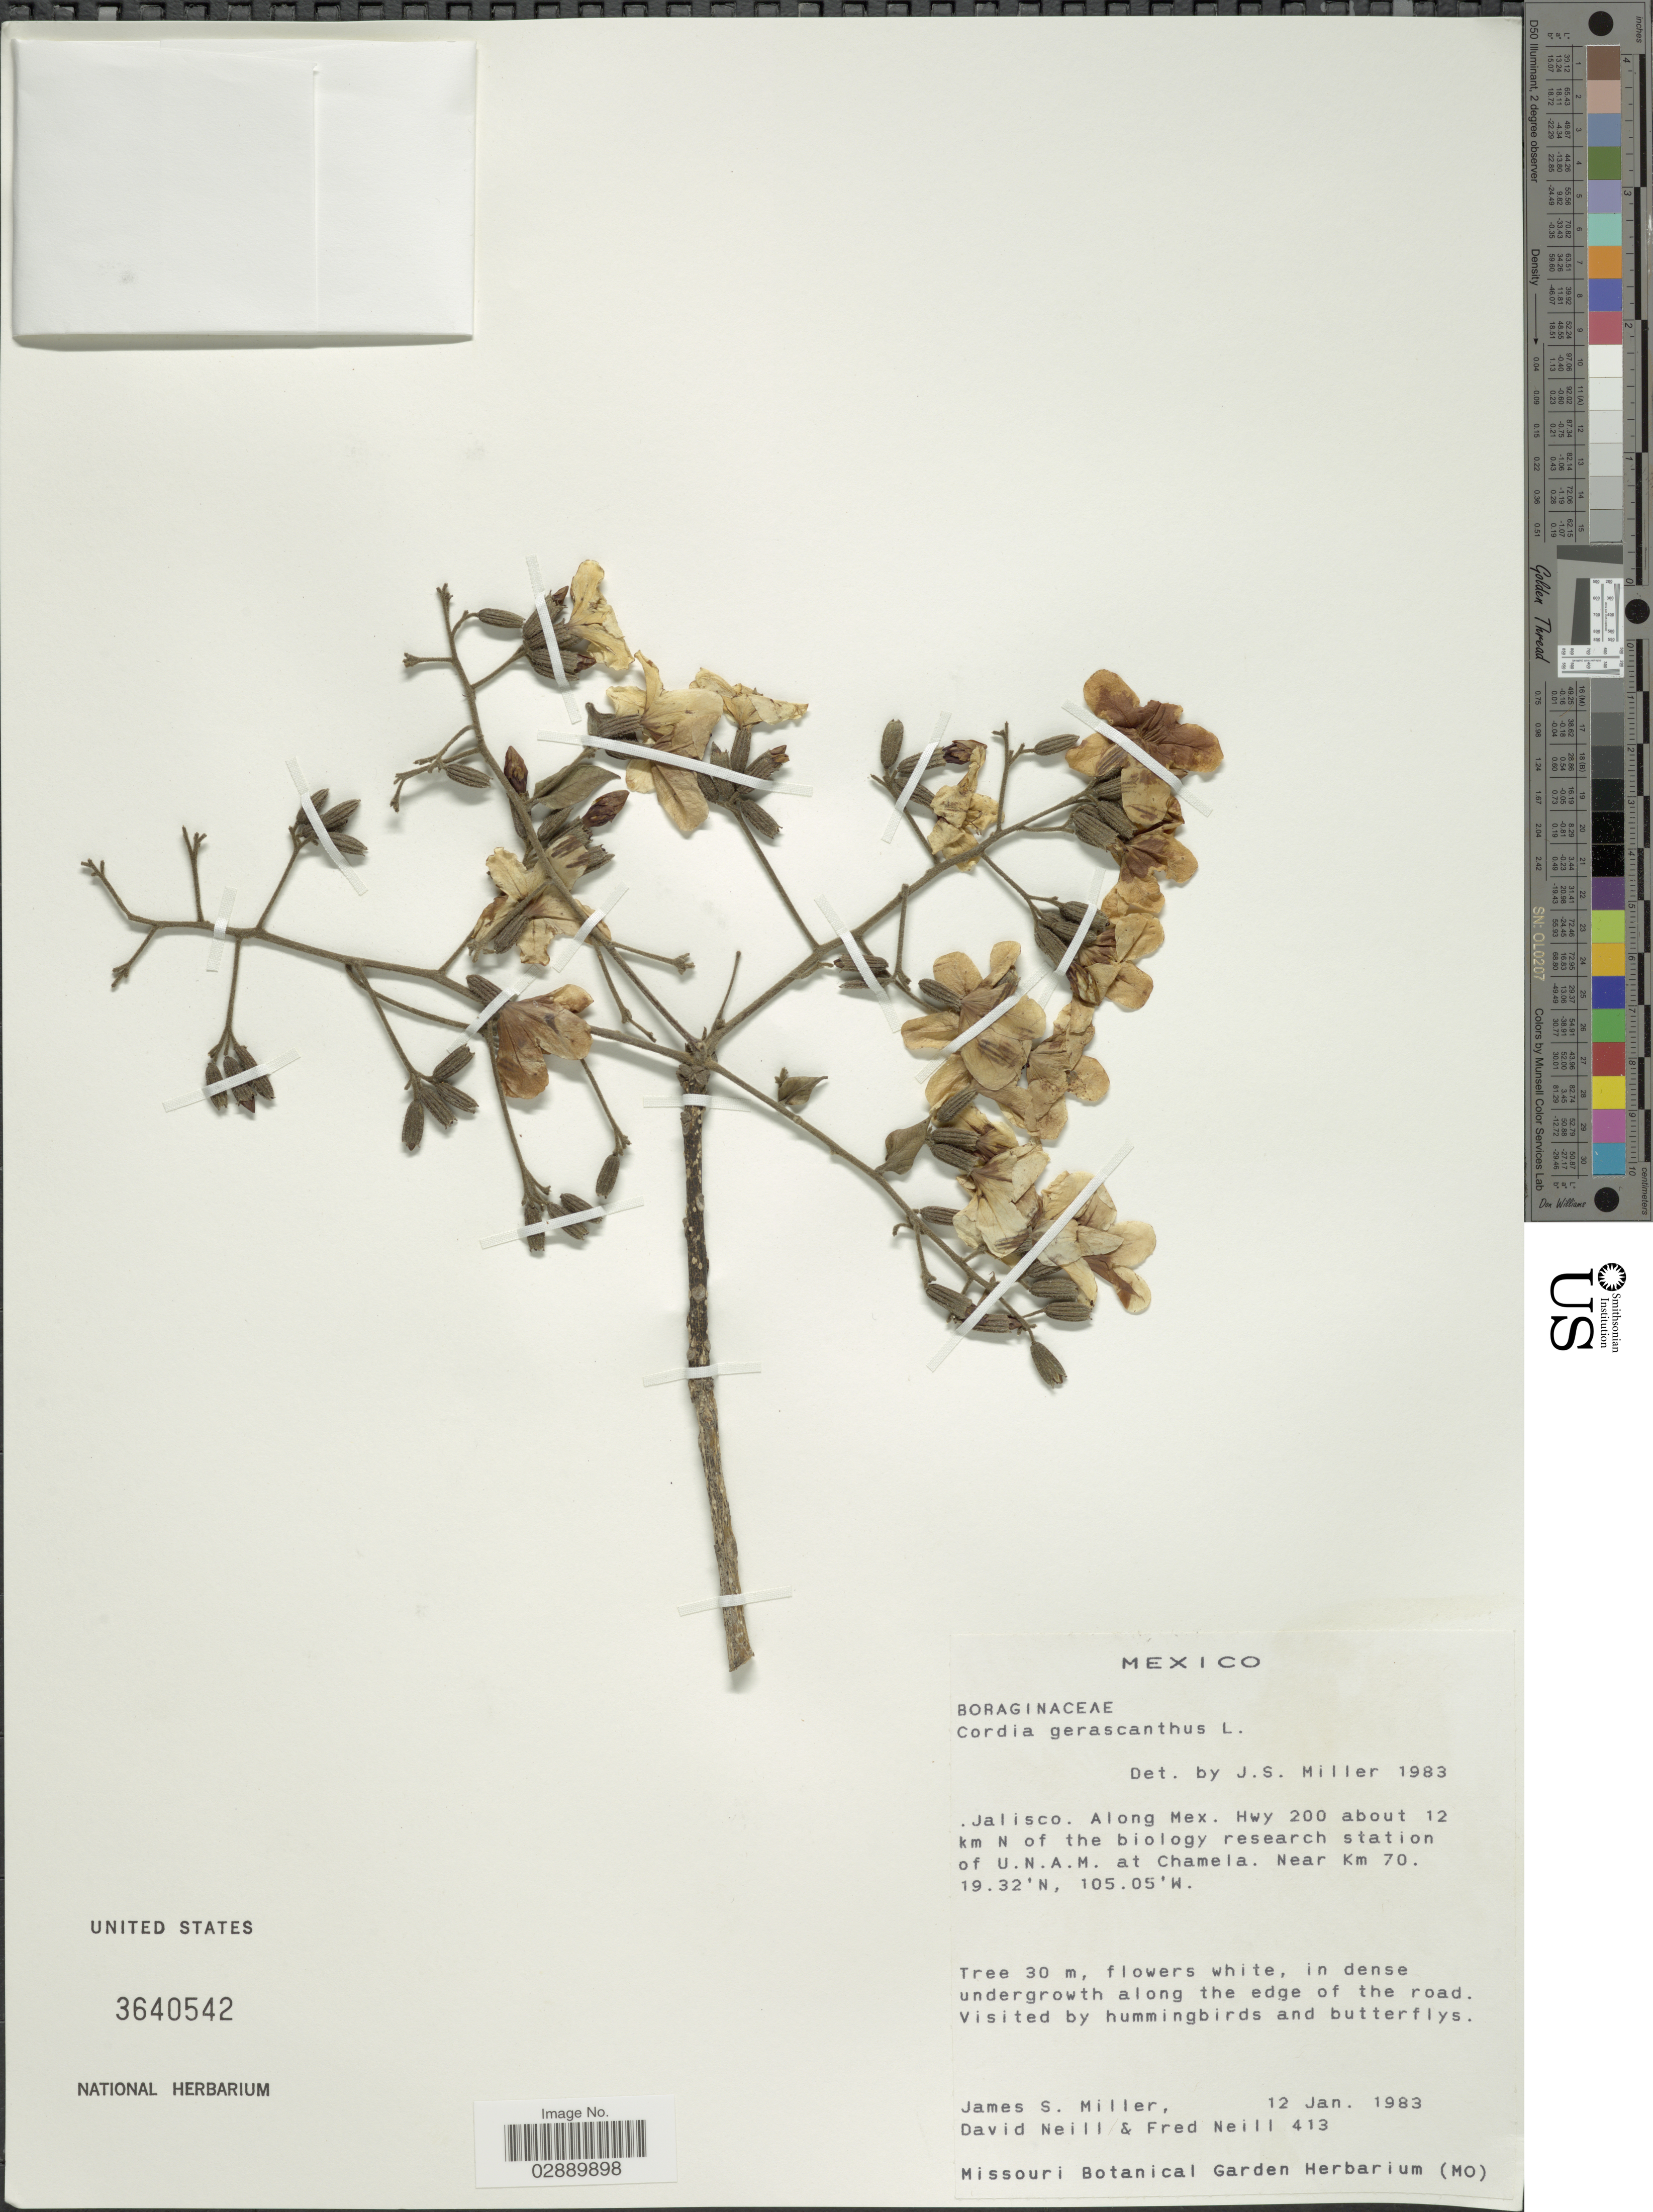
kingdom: Plantae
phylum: Tracheophyta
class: Magnoliopsida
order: Boraginales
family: Cordiaceae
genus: Cordia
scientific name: Cordia gerascanthus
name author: L.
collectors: J. S. Miller, D. Neill & F. Neill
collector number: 413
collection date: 1983-01-12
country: Mexico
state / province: Jalisco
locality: Along Mex. Hwy 200 about 12 km N of the biology research station of U.N.A.M. at Chamela. Near Km 70.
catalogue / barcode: US 3640542